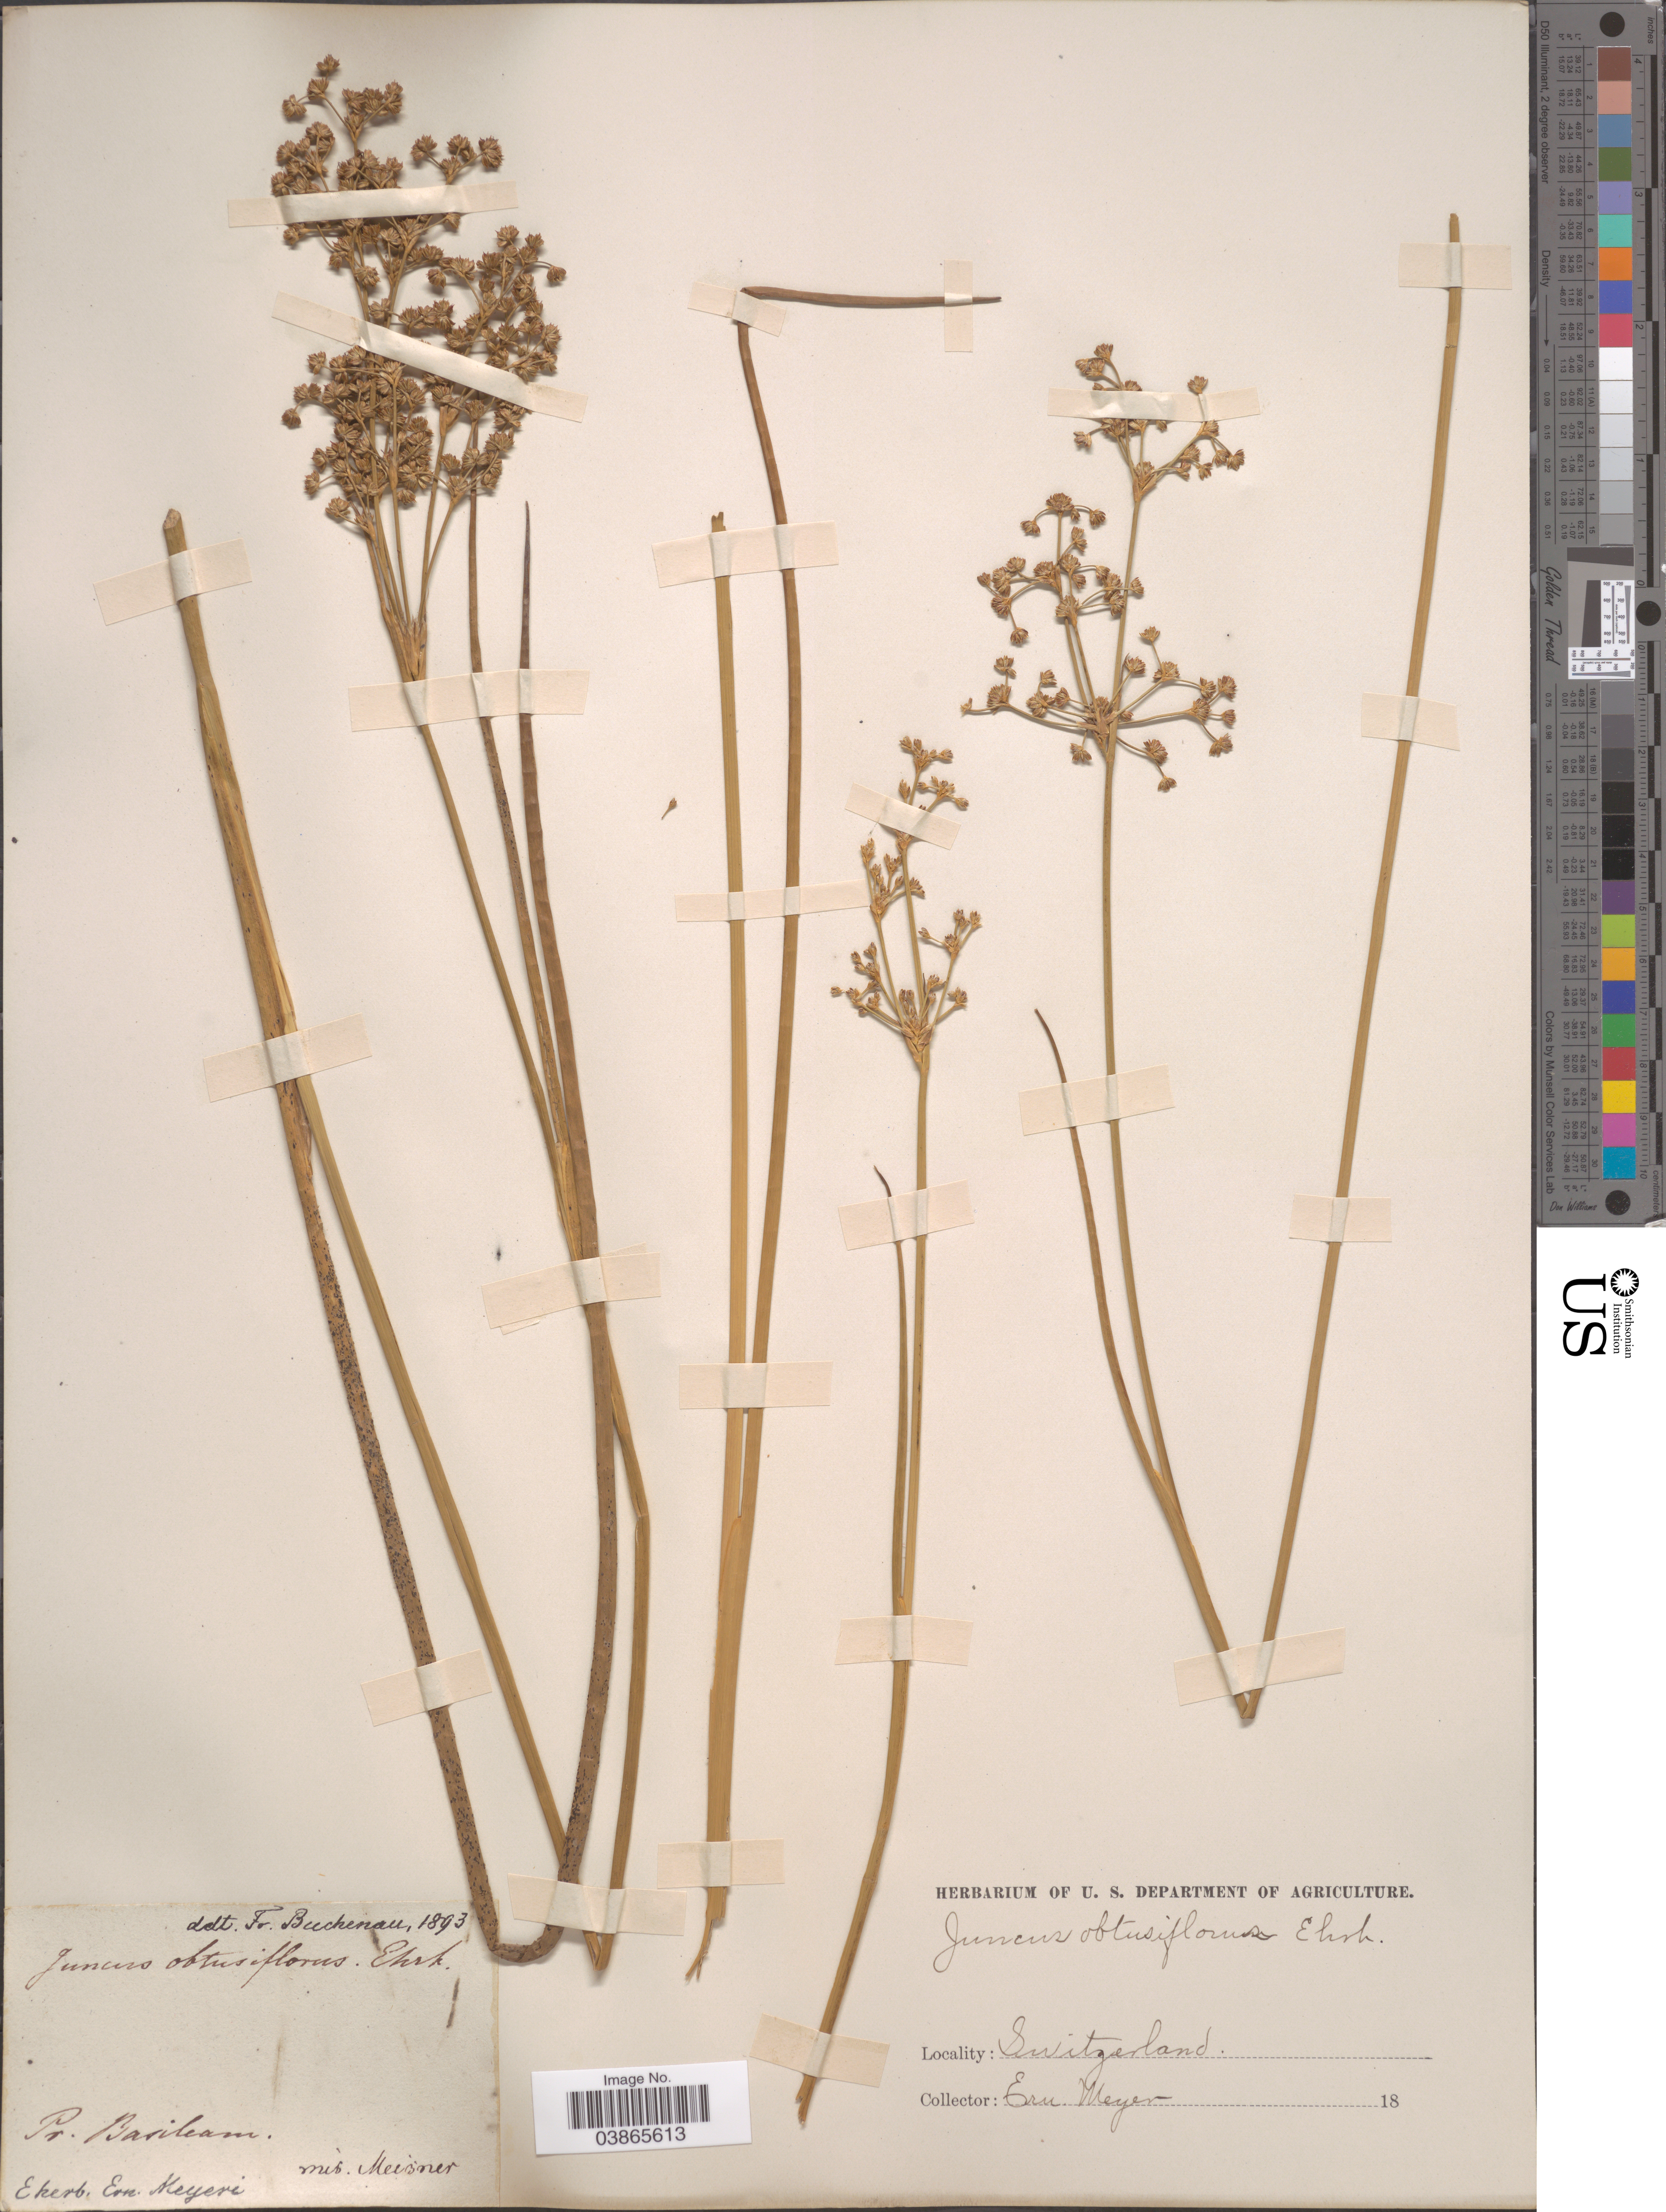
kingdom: Plantae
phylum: Tracheophyta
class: Liliopsida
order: Poales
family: Juncaceae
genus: Juncus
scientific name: Juncus obtusiflorus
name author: Ehrh. ex Hoffm.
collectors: E. Meyer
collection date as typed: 18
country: Switzerland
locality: Pr. Basileam.